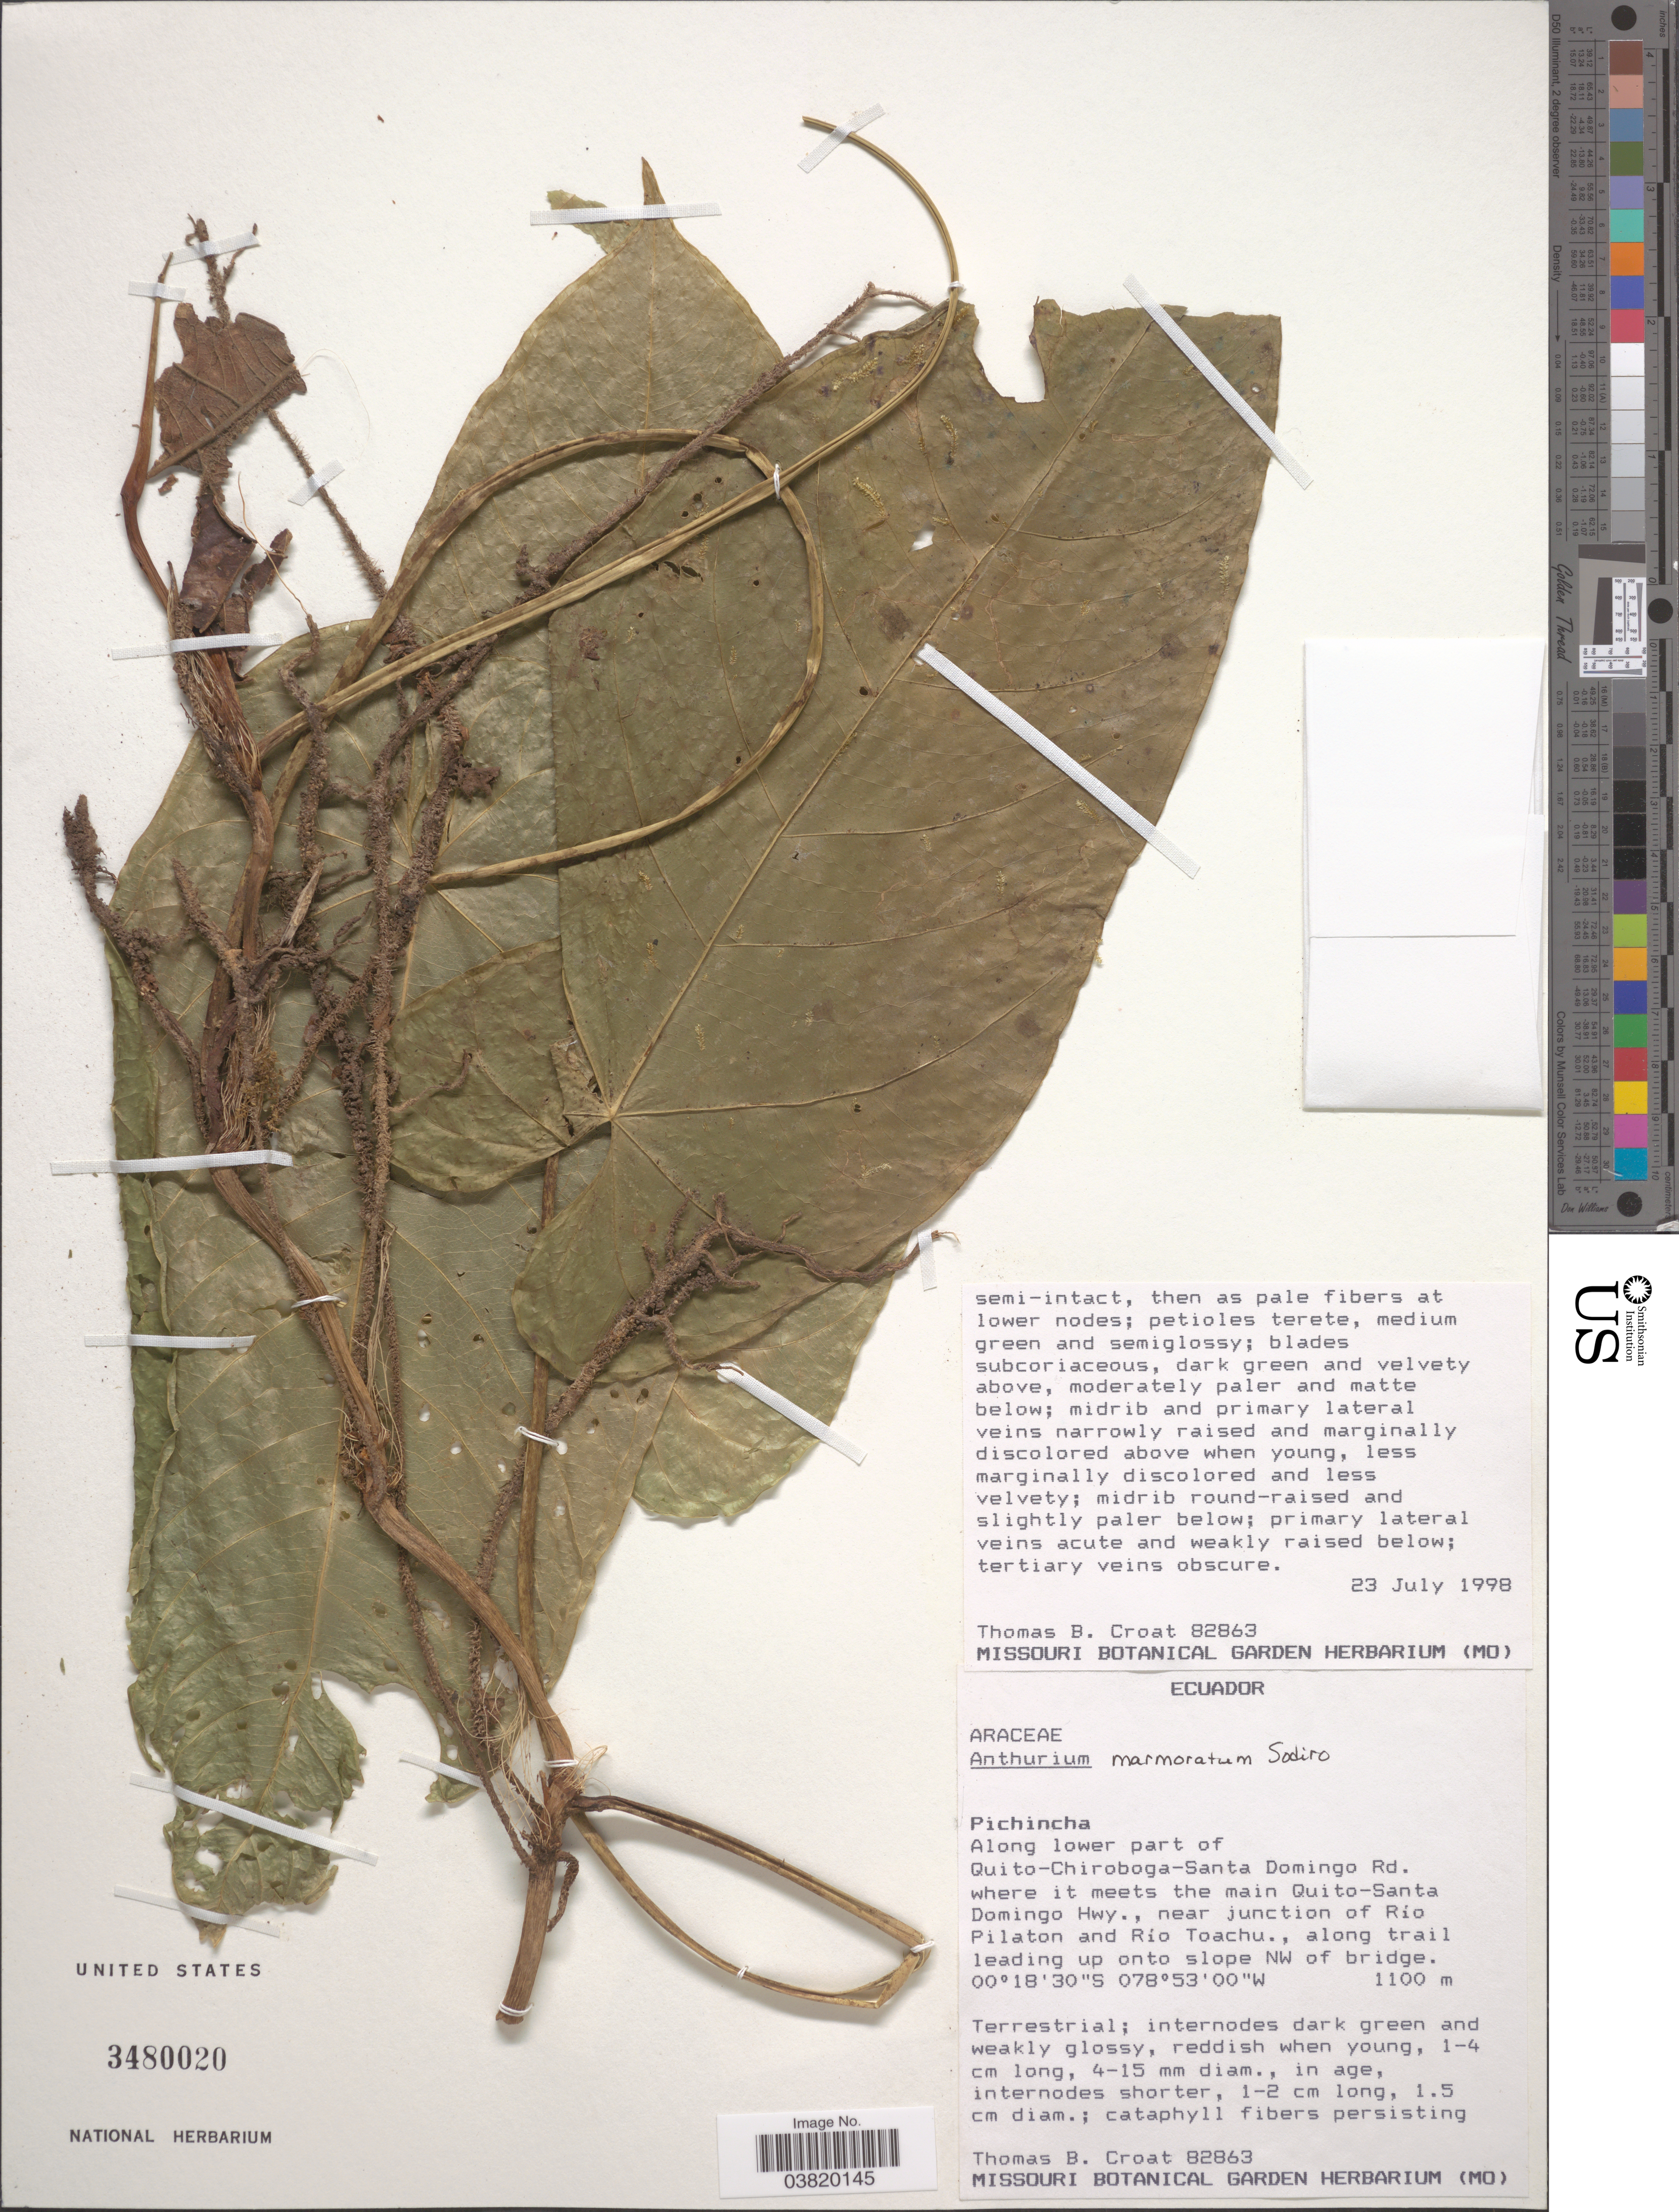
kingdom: Plantae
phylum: Tracheophyta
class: Liliopsida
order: Alismatales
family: Araceae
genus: Anthurium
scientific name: Anthurium marmoratum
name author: Sodiro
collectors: T. B. Croat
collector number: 82863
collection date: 1998-07-23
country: Ecuador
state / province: Pichincha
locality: Along lower part of Quito-Chiroboga-Santa Domingo Rd. where it meets the main Quito-Santa Domingo Hwy., near junction of Río Pilaton and Río Toachu., along trail leading up onto slope NW of bridge.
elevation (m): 1100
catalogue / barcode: US 3480020